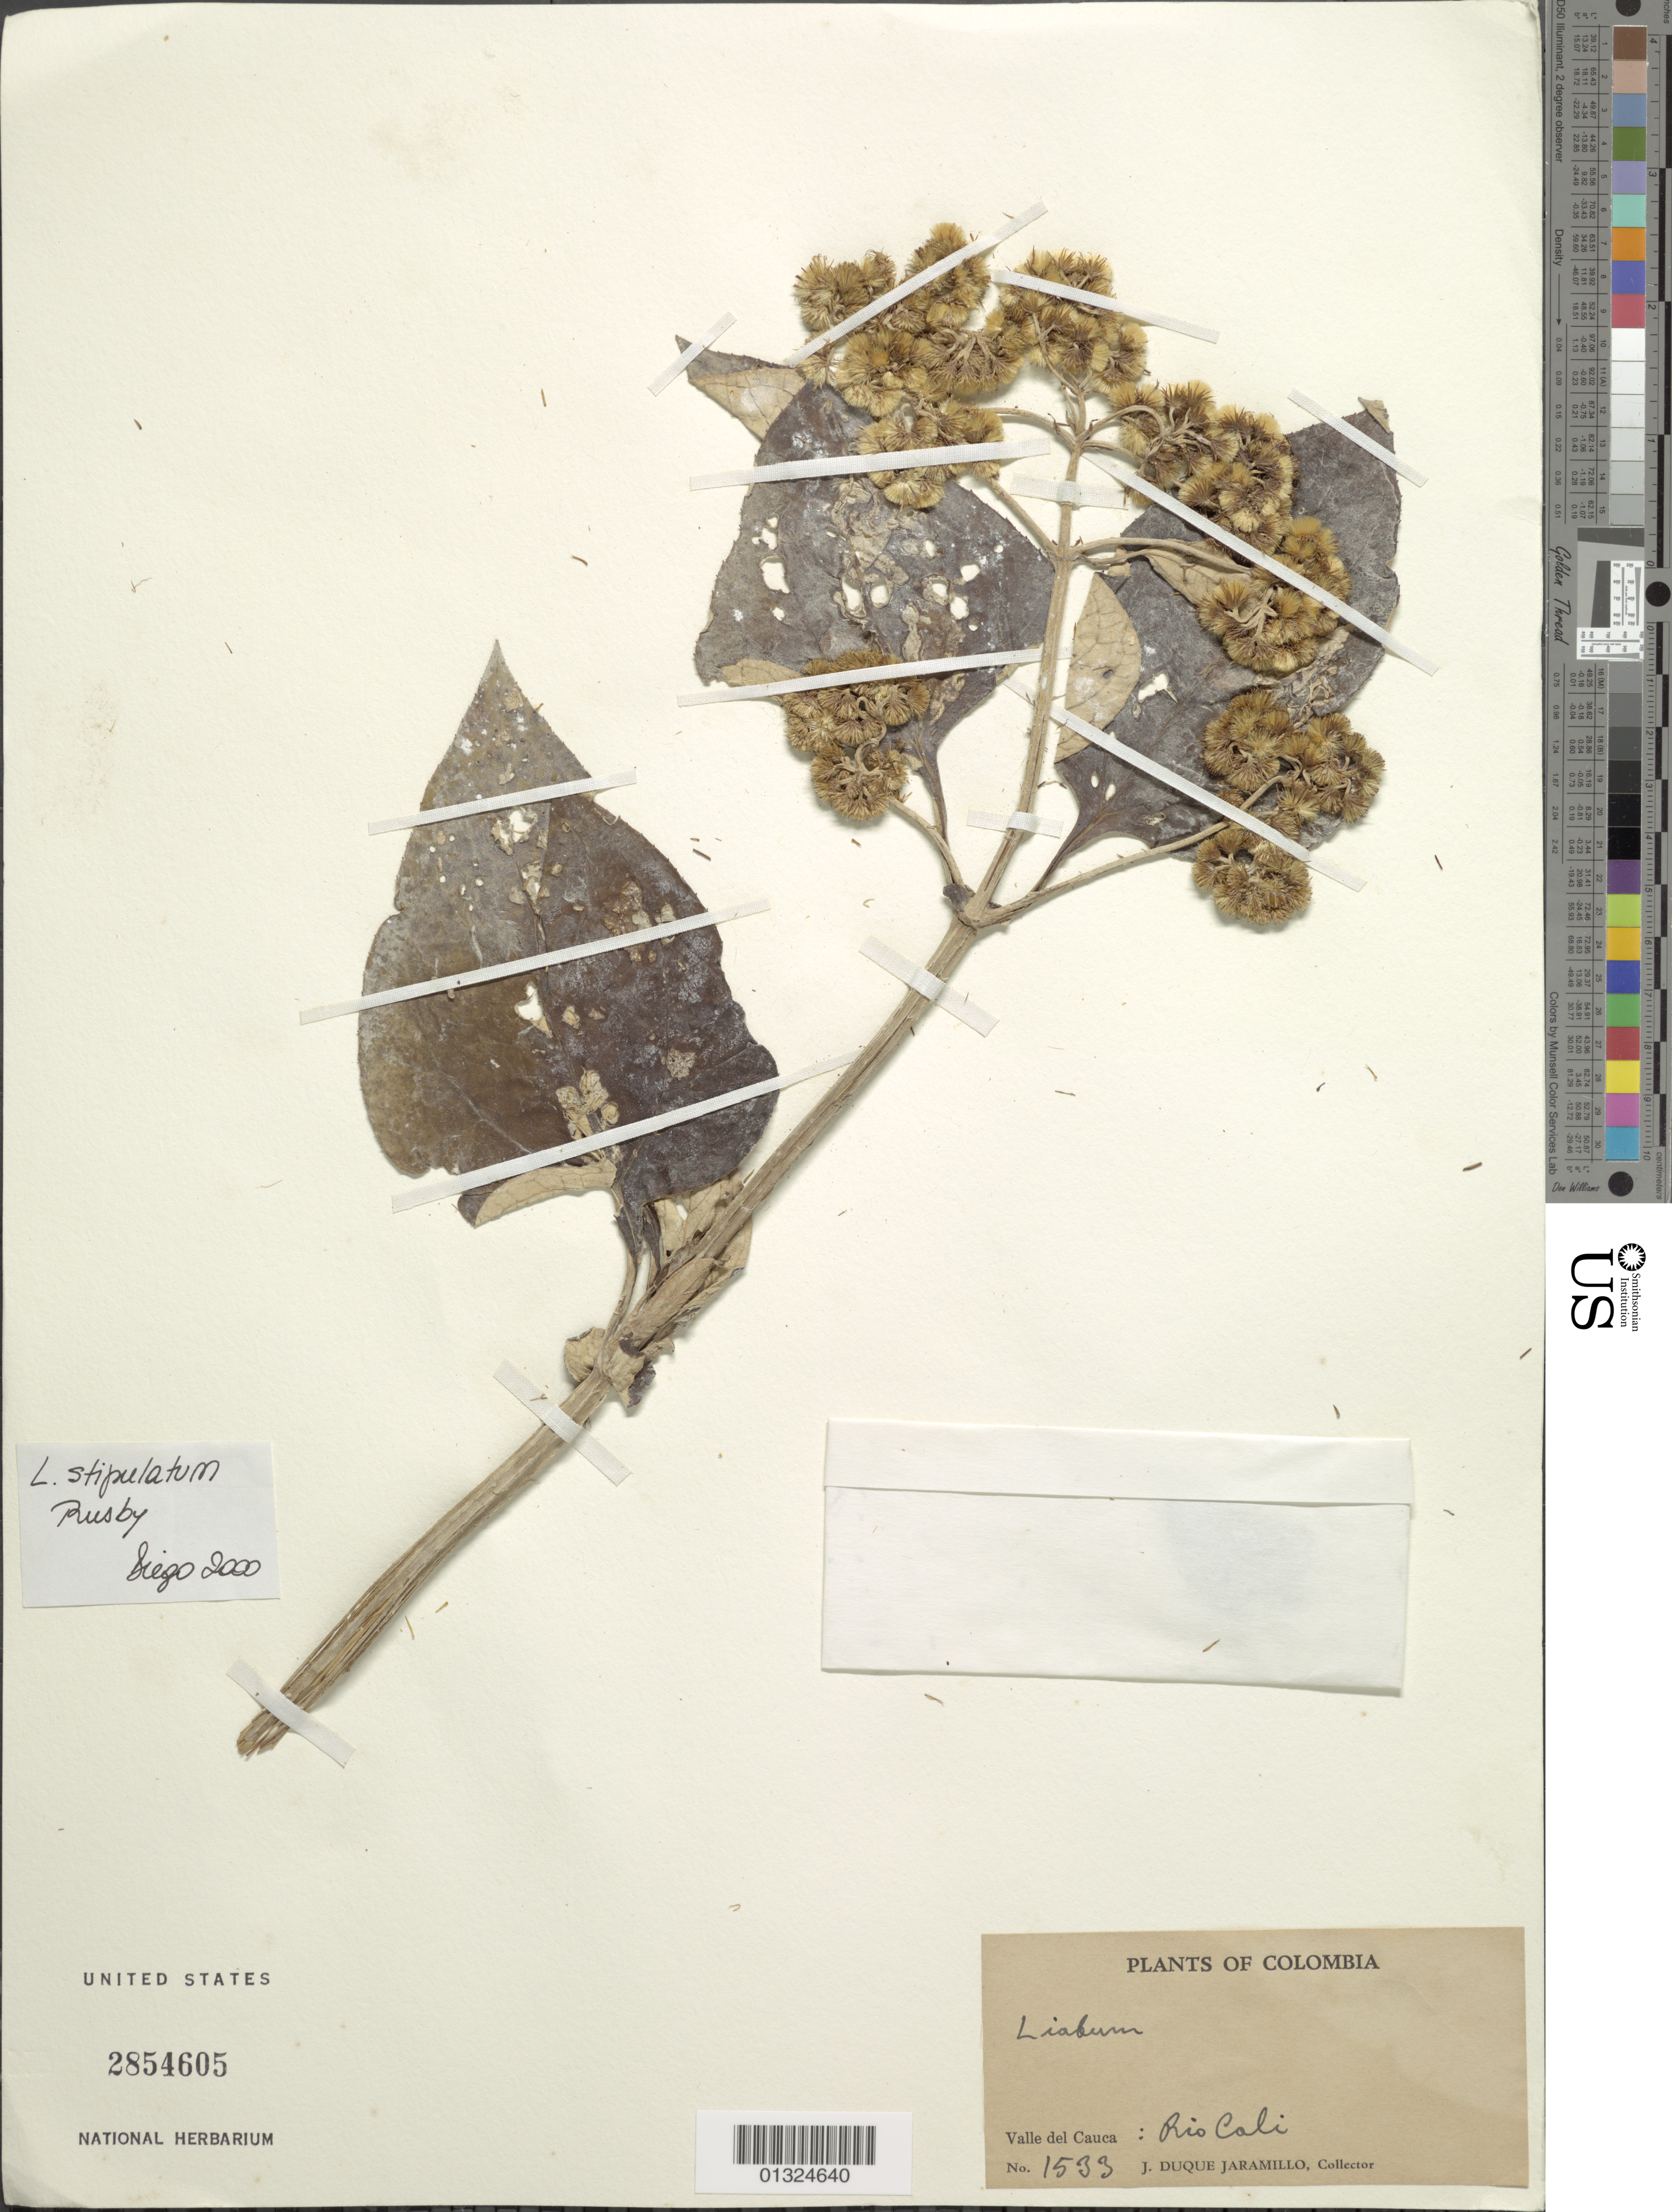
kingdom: Plantae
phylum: Tracheophyta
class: Magnoliopsida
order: Asterales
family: Asteraceae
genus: Liabum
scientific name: Liabum stipulatum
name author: Rusby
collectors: J. M. Duque Jaramillo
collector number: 1533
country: Colombia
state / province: Valle del Cauca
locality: Rio Cali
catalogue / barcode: US 2854605